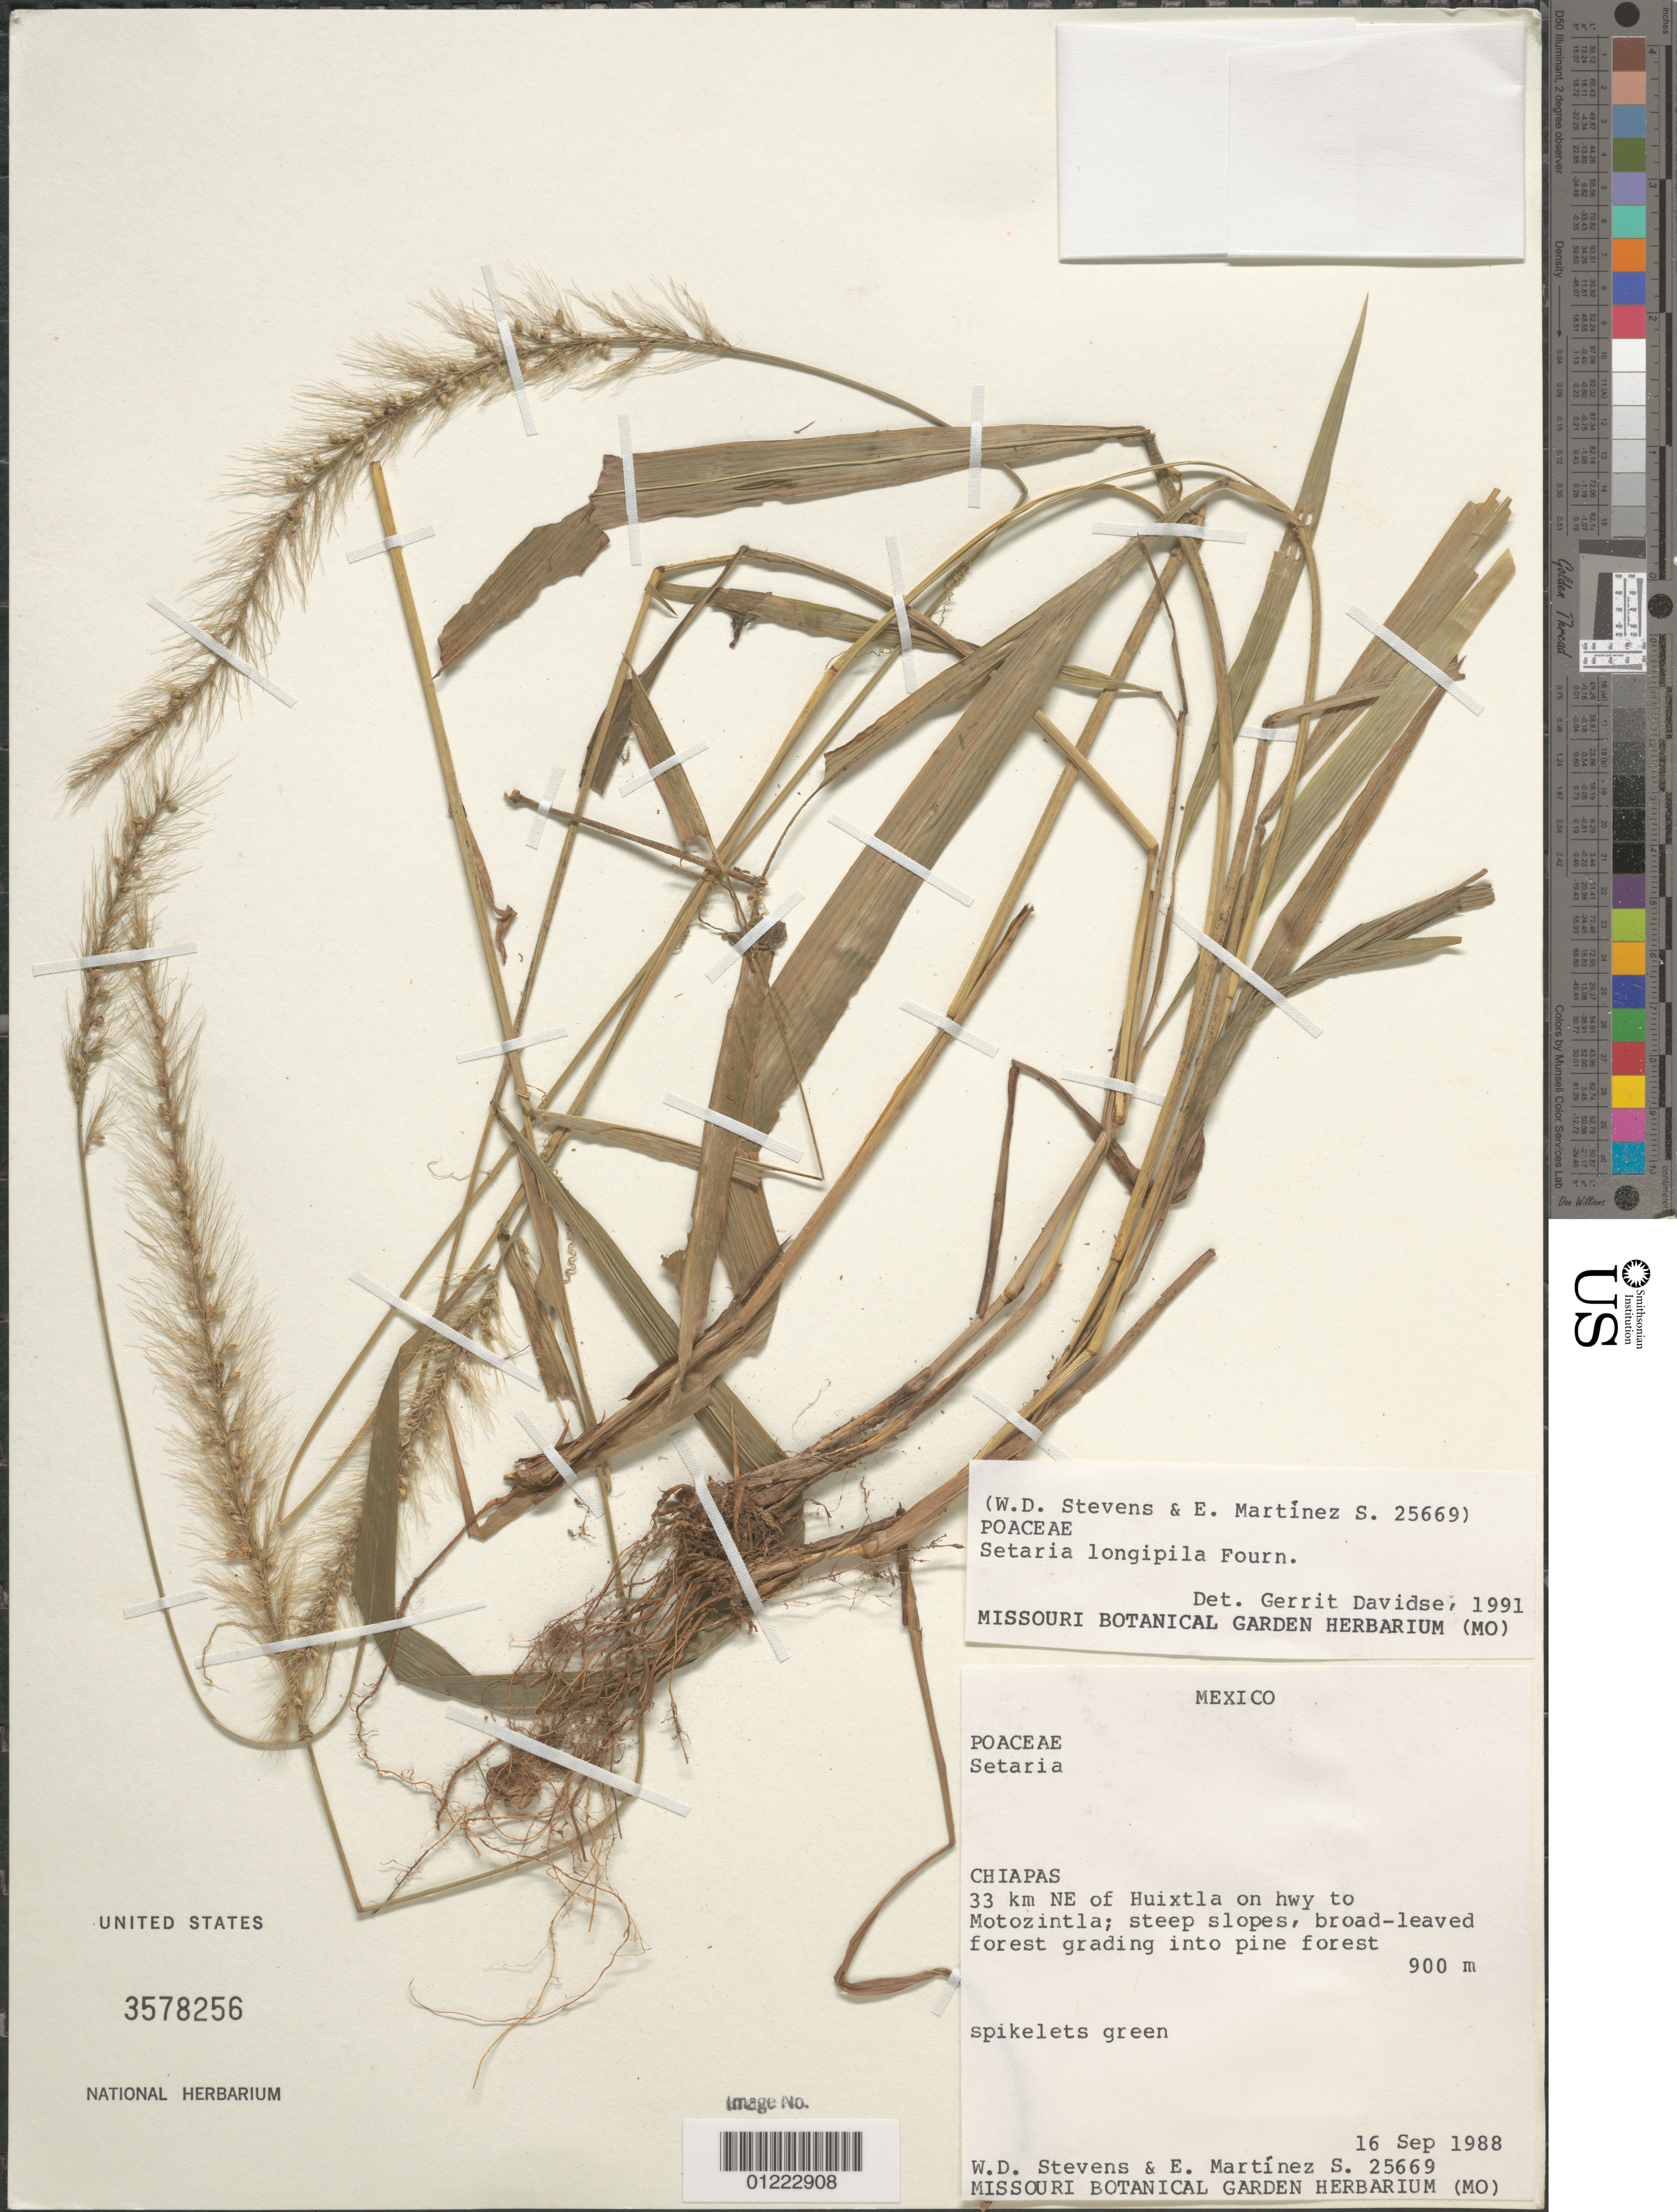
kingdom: Plantae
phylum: Tracheophyta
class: Liliopsida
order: Poales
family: Poaceae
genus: Setaria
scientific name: Setaria longipila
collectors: W. D. Stevens & E. M. Martínez S.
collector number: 25669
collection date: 1988-09-16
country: Mexico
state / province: Chiapas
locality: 33 km NE of Huixtla on hwy to Motozintla;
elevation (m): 900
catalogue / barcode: US 3578256